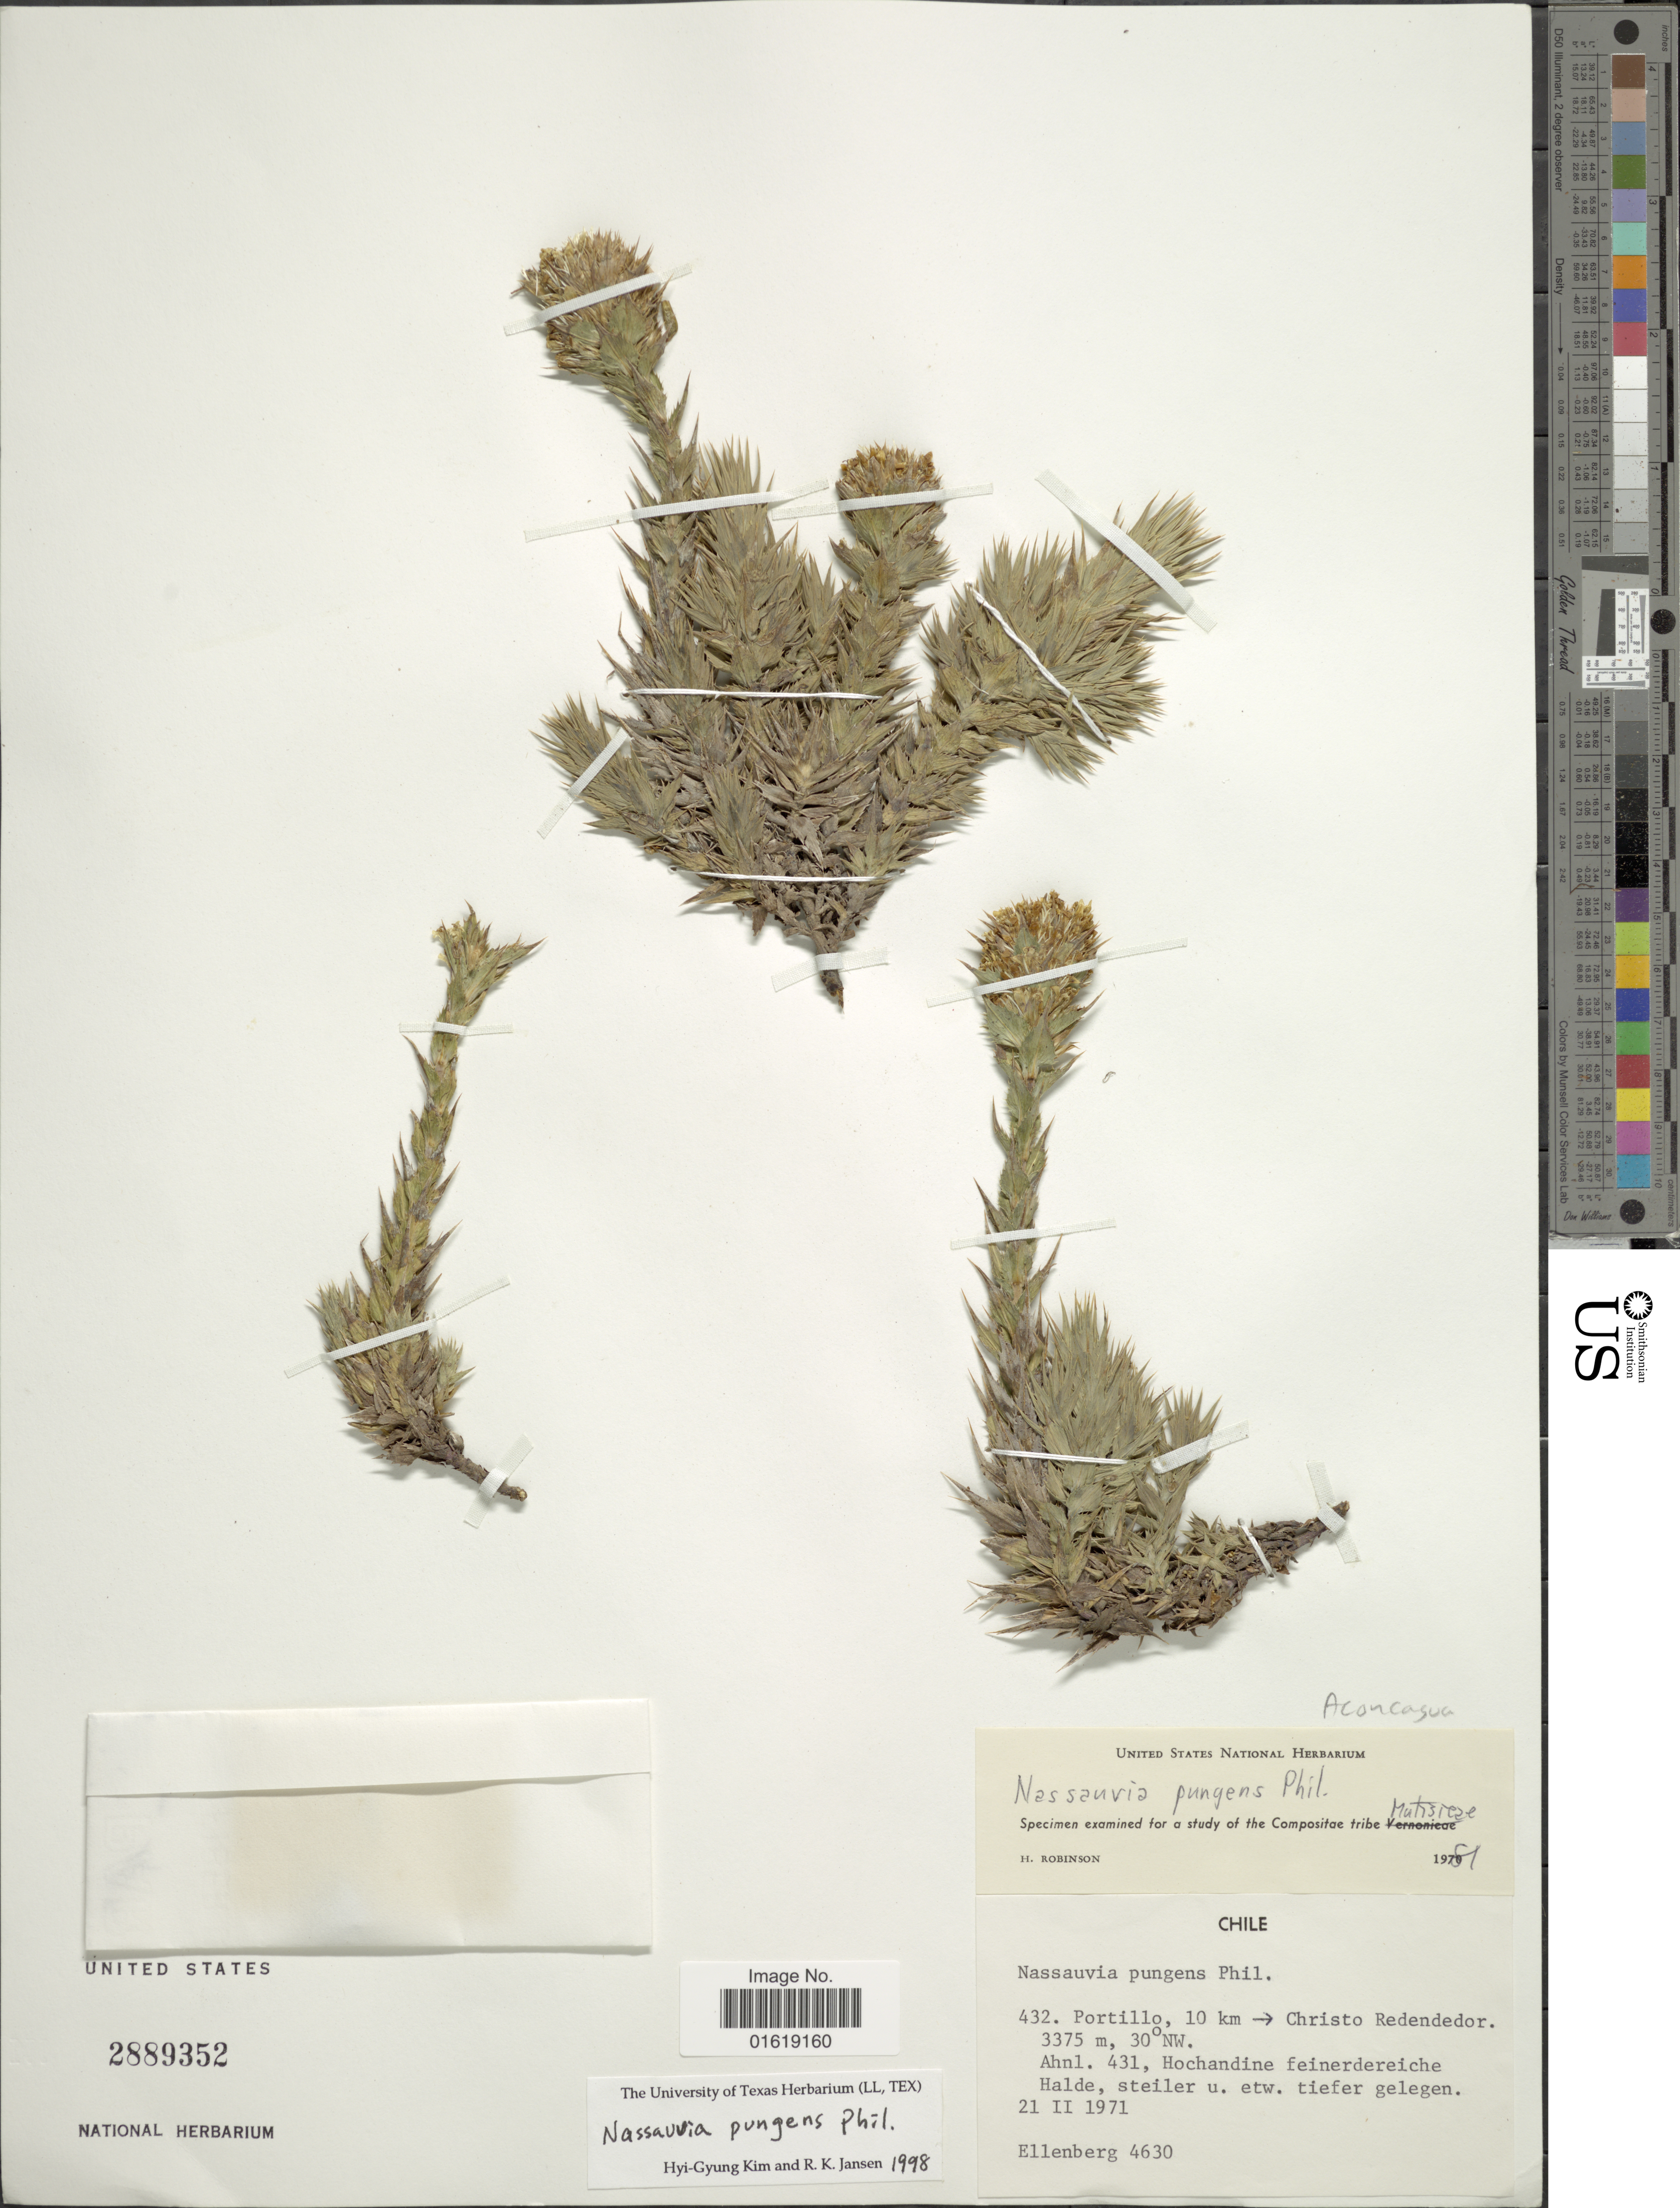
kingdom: Plantae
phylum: Tracheophyta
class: Magnoliopsida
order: Asterales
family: Asteraceae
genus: Nassauvia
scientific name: Nassauvia pyramidalis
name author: Meyen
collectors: H. Ellenberg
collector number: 4630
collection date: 1971-02-21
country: Chile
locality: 432. Portillo, 10 km -> Christo Redendedor. 30°NW.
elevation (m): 3375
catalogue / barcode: US 2889352